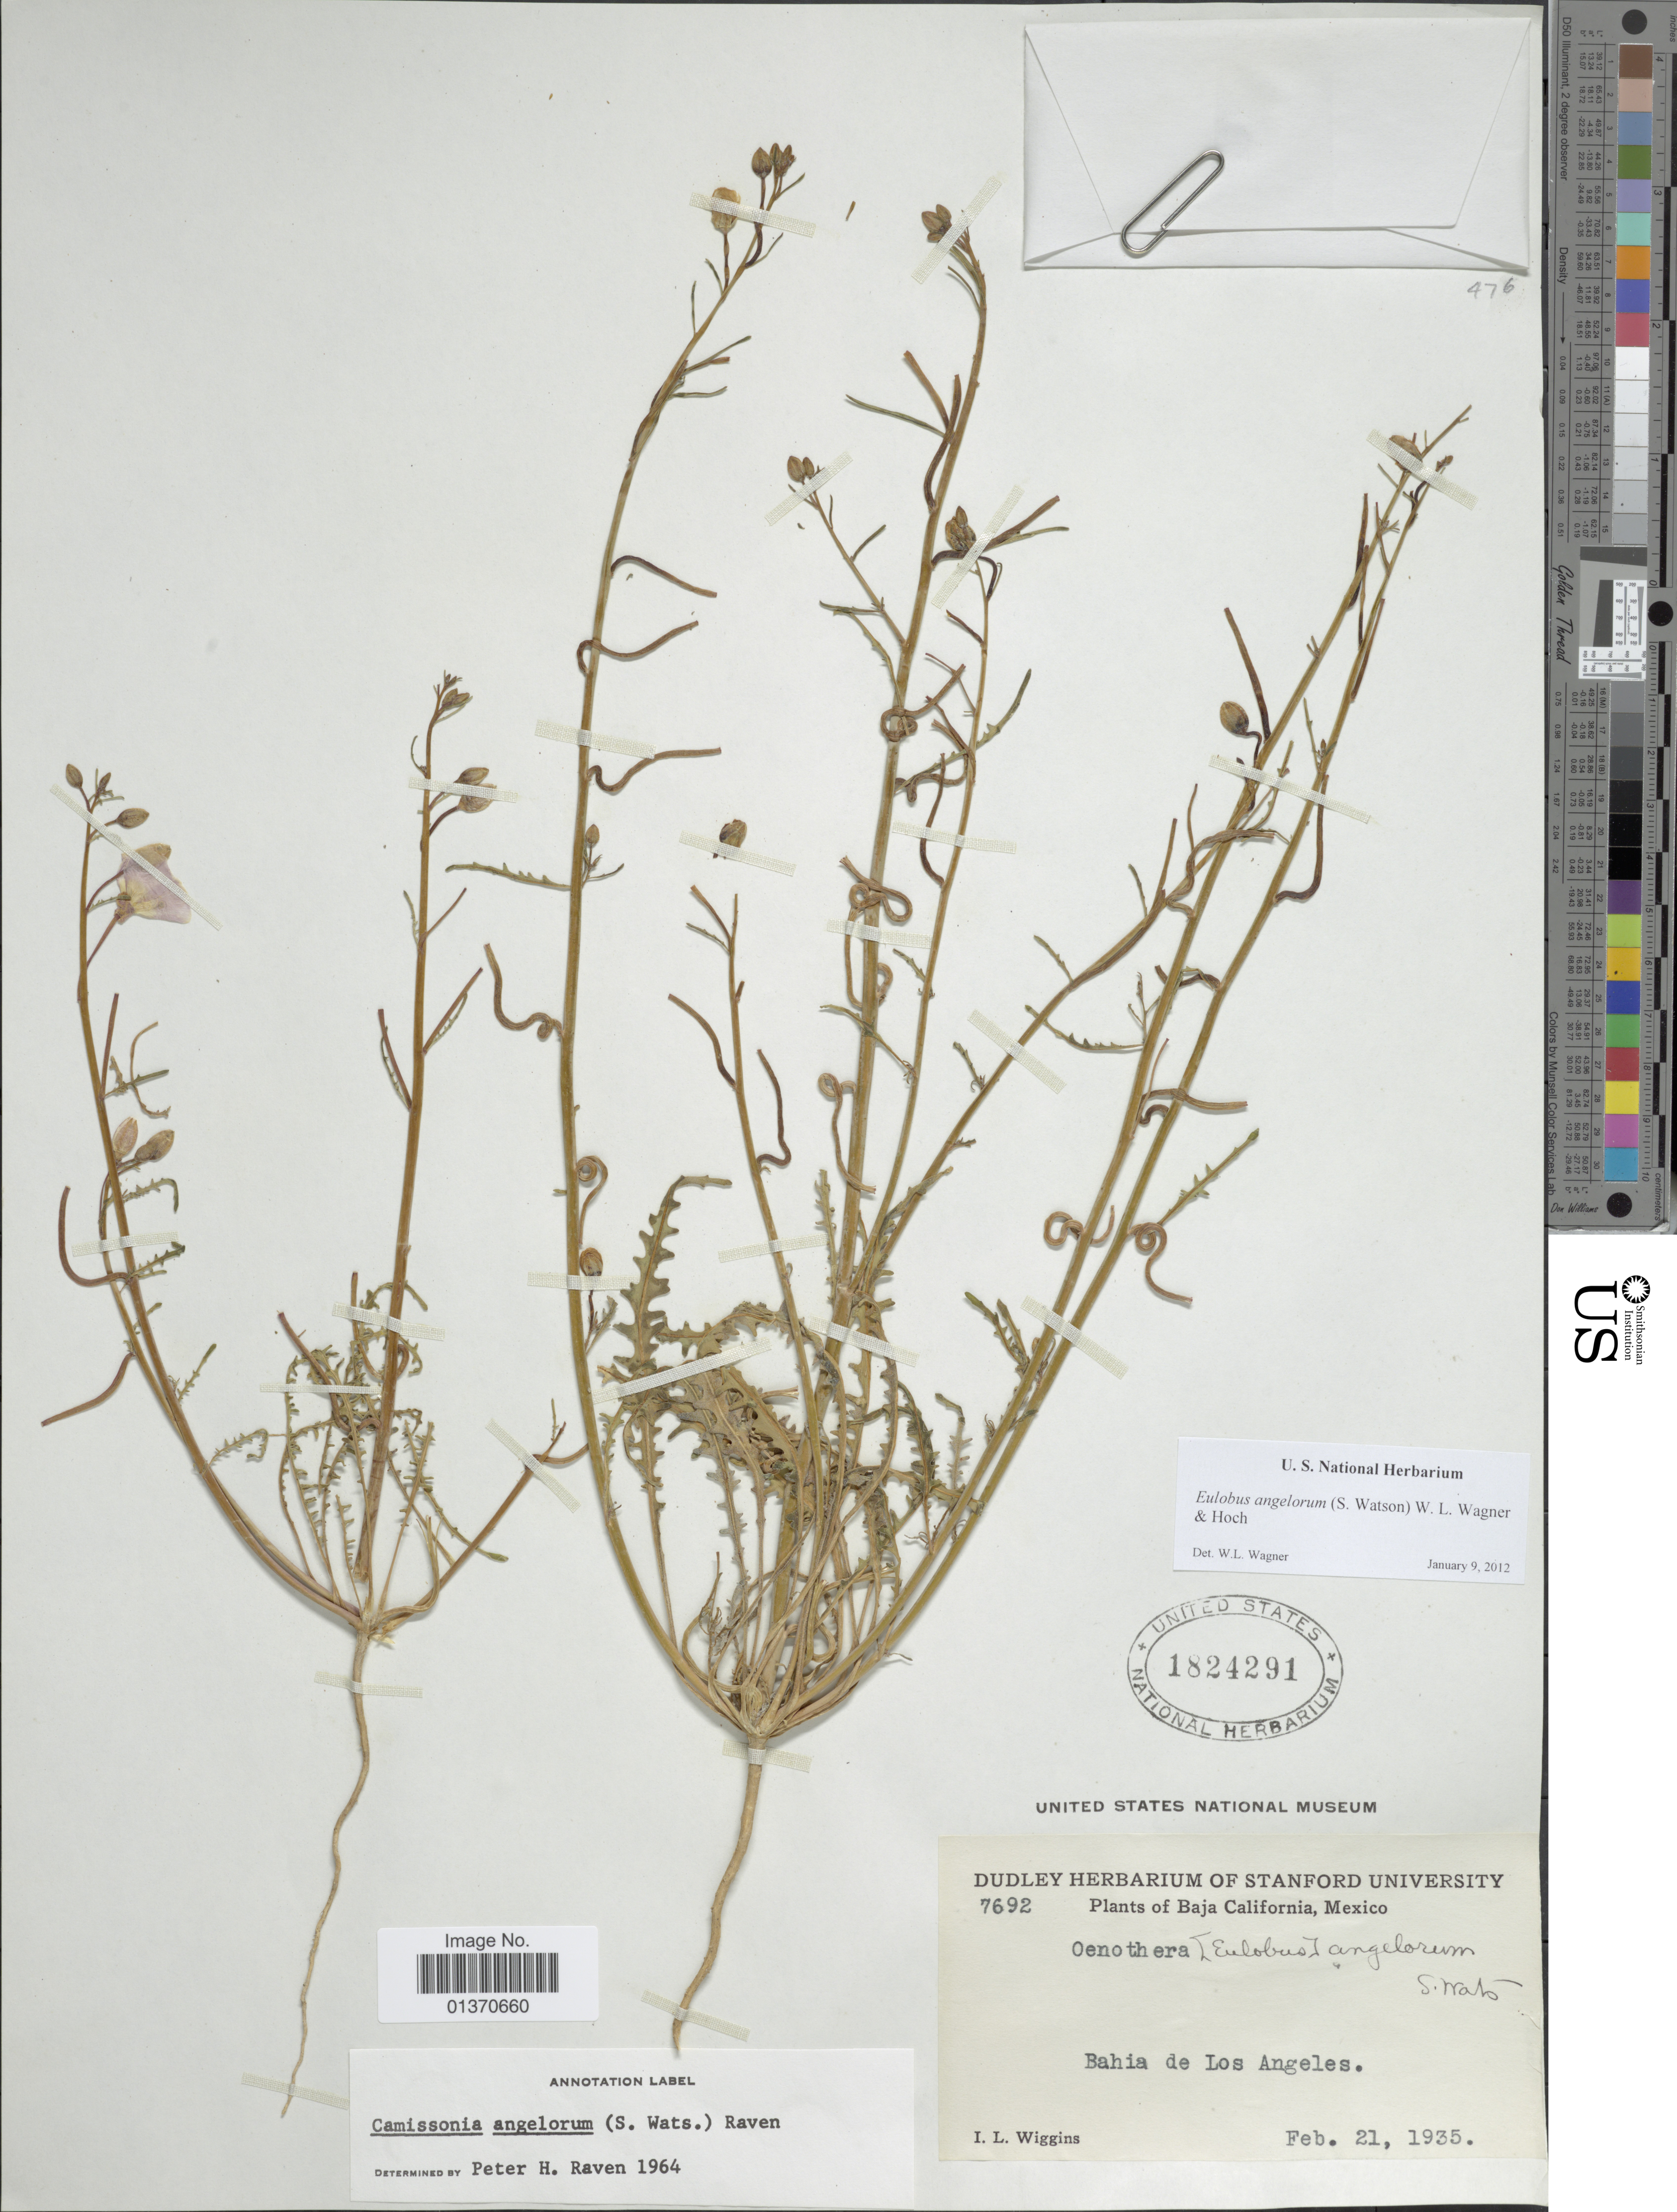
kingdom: Plantae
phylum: Tracheophyta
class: Magnoliopsida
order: Myrtales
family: Onagraceae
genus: Eulobus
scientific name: Eulobus angelorum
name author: (S. Watson) W.L. Wagner & Hoch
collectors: I. L. Wiggins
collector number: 7692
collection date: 1935-02-21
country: Mexico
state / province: Baja California Norte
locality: Bahia de Los Angeles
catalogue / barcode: US 1824291